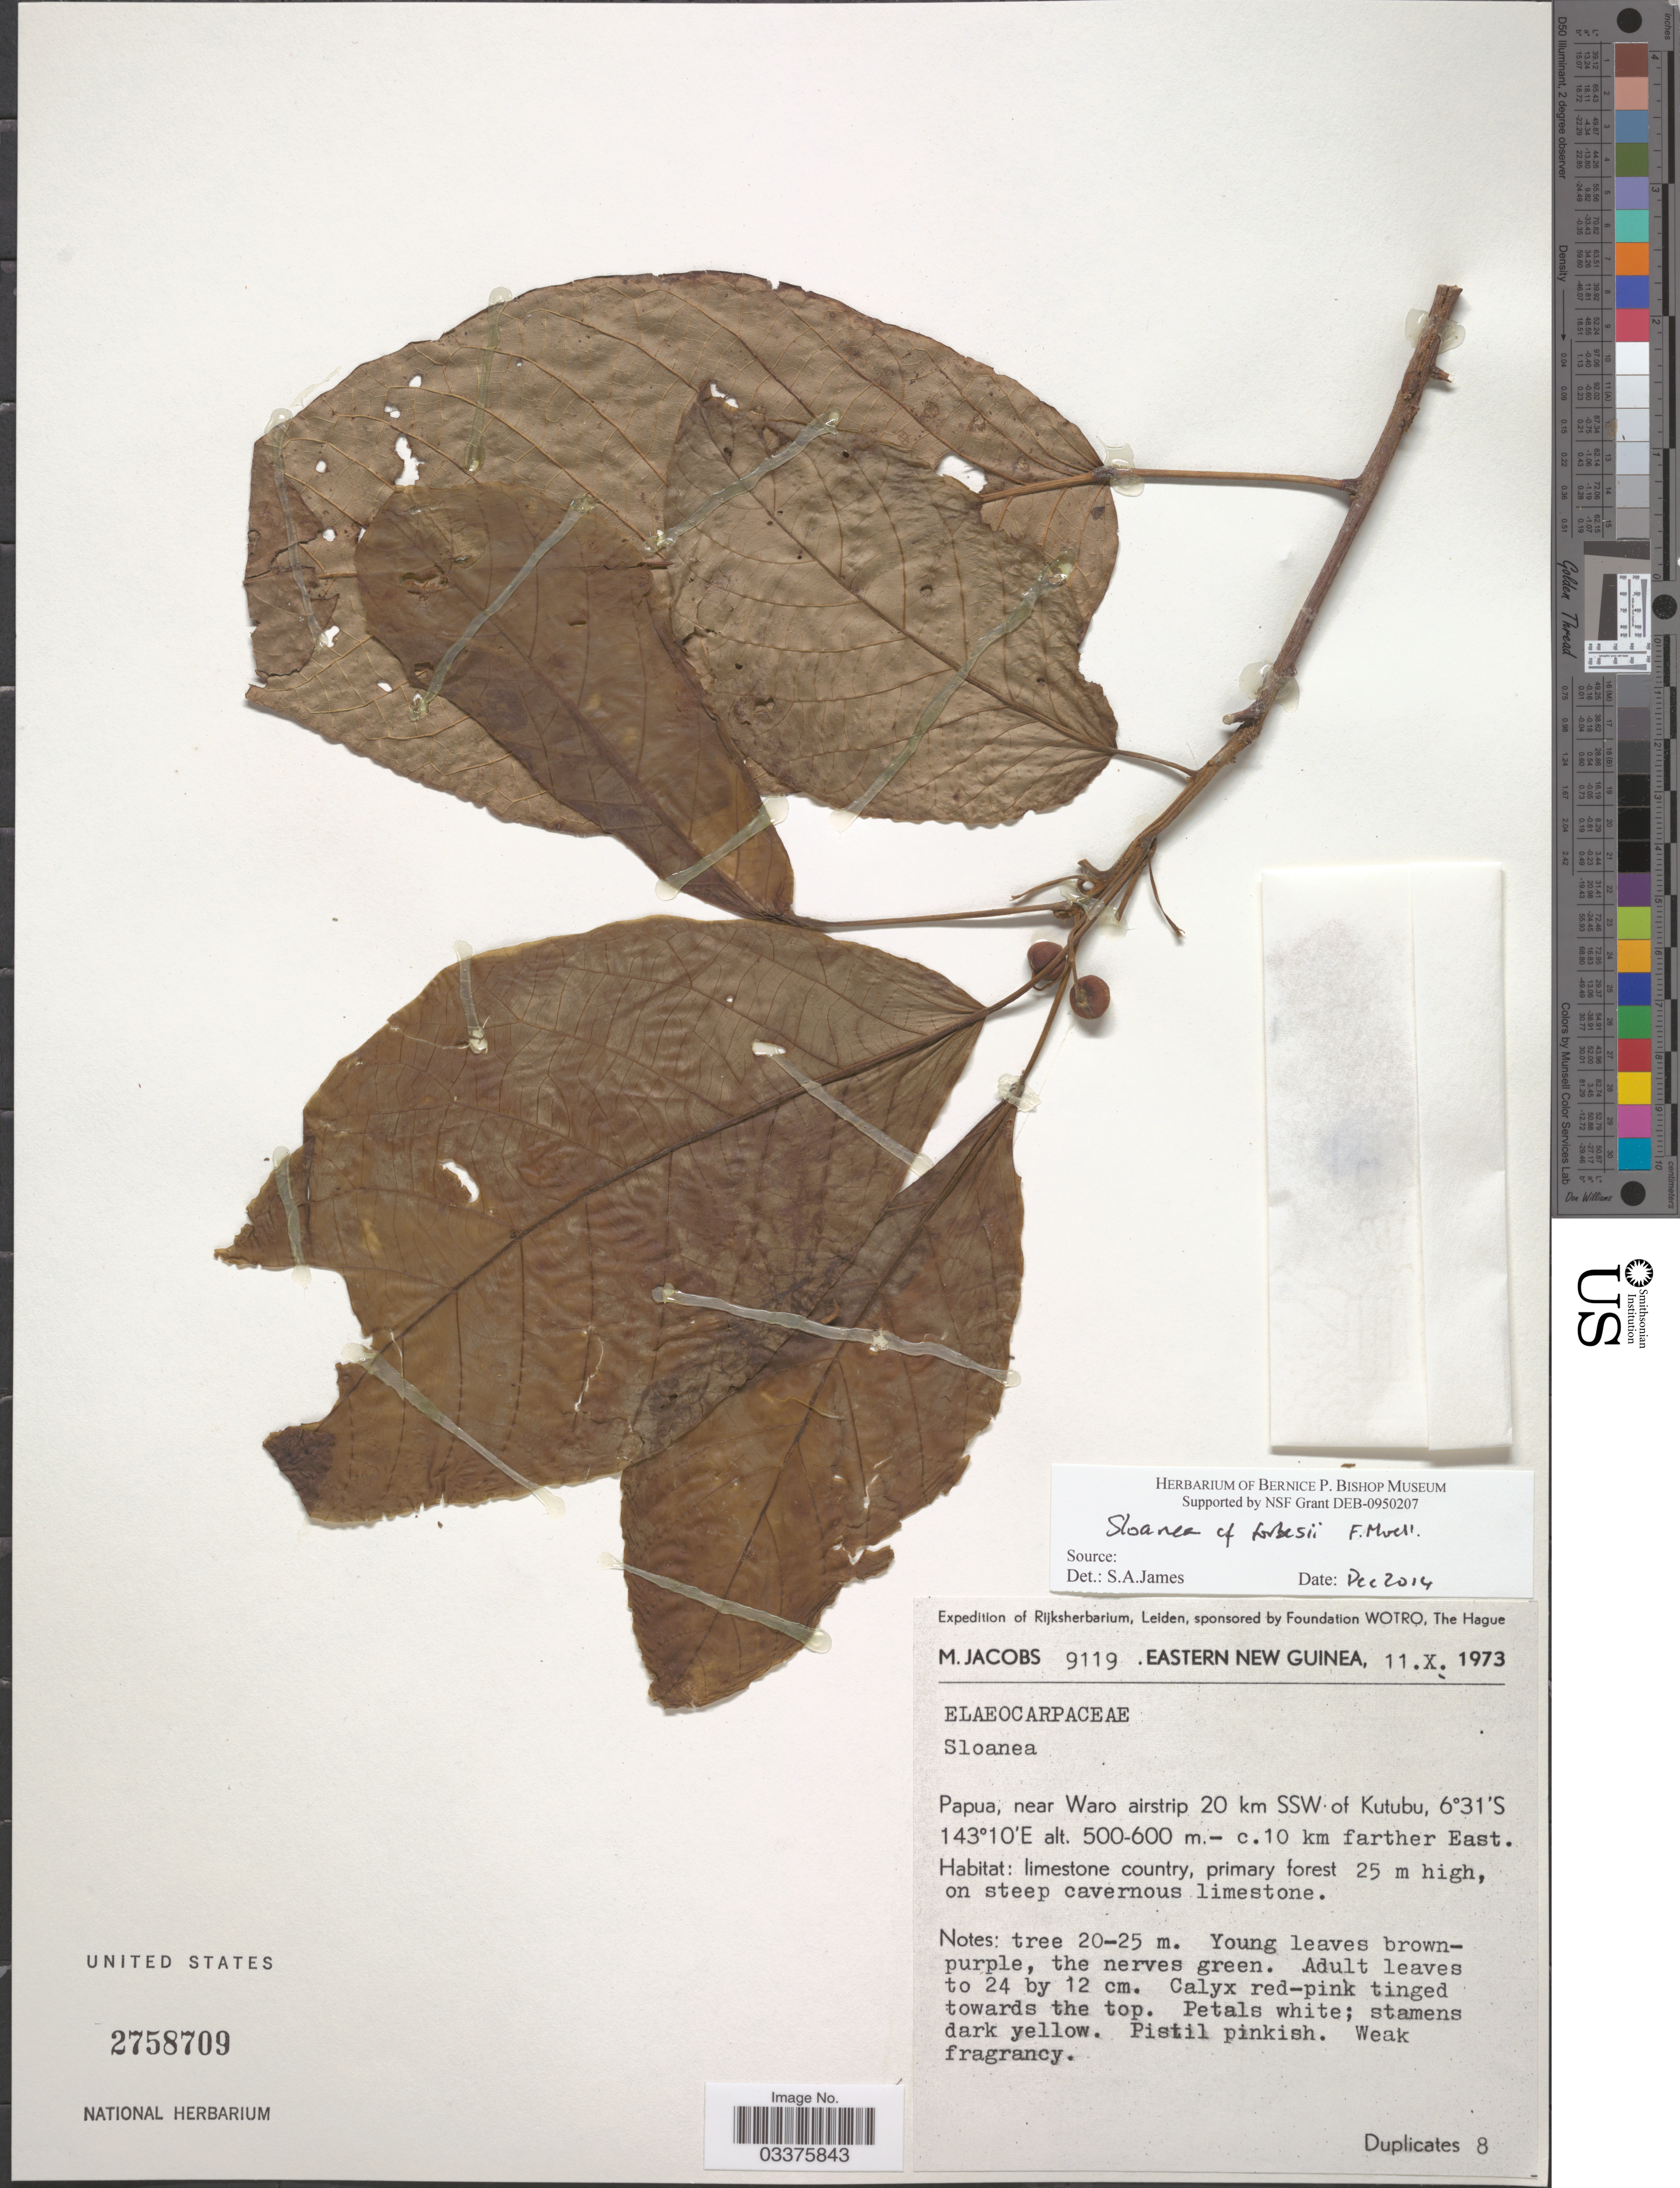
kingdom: Plantae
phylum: Tracheophyta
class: Magnoliopsida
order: Oxalidales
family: Elaeocarpaceae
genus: Sloanea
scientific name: Sloanea forbesii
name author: F. Muell.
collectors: M. Jacobs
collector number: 9119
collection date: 1973-10-11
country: Papua New Guinea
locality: Eastern New Guinea. Papua, near Waro airstrip 20 km SSW of Kutubu. C. 10 km farther East.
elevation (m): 500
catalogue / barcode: US 2758709